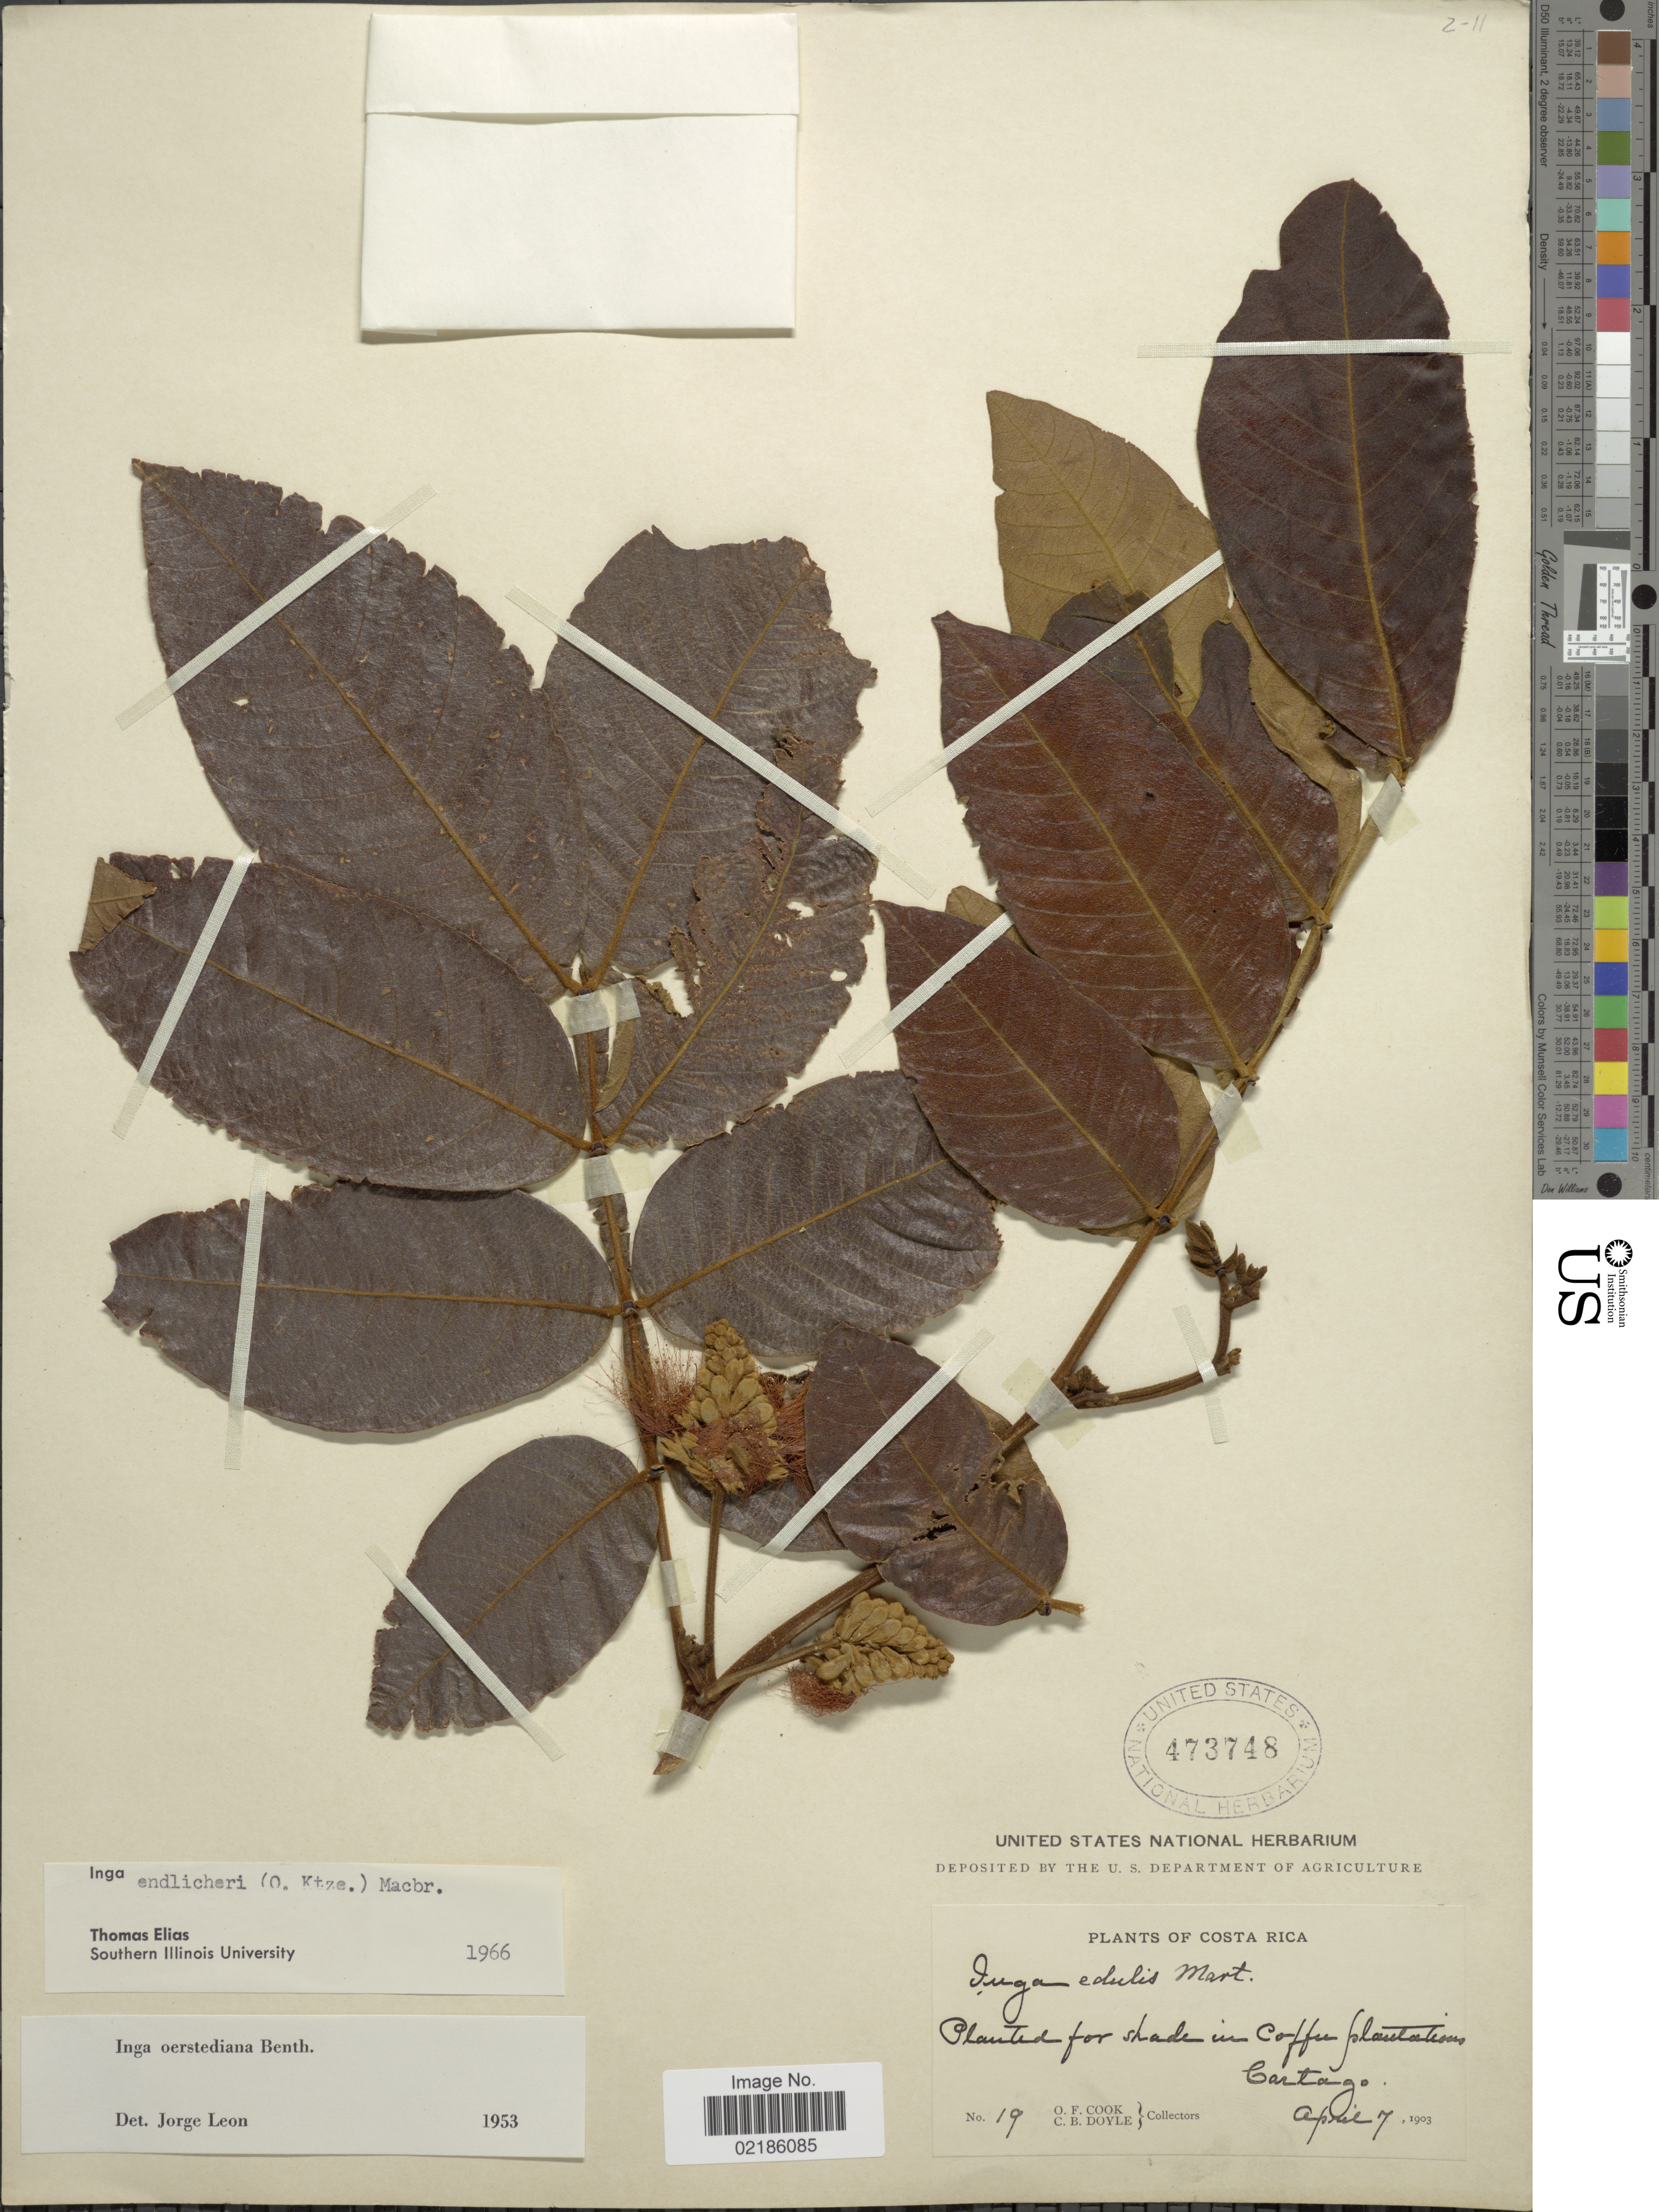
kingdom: Plantae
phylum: Tracheophyta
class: Magnoliopsida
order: Fabales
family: Fabaceae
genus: Inga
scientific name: Inga endlicheri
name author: (Kuntze) J.F. Macbr.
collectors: O. F. Cook & C. Doyle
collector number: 19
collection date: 1903-04-07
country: Costa Rica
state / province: Cartago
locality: Planted for shade in coffee plantation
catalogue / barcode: US 473748